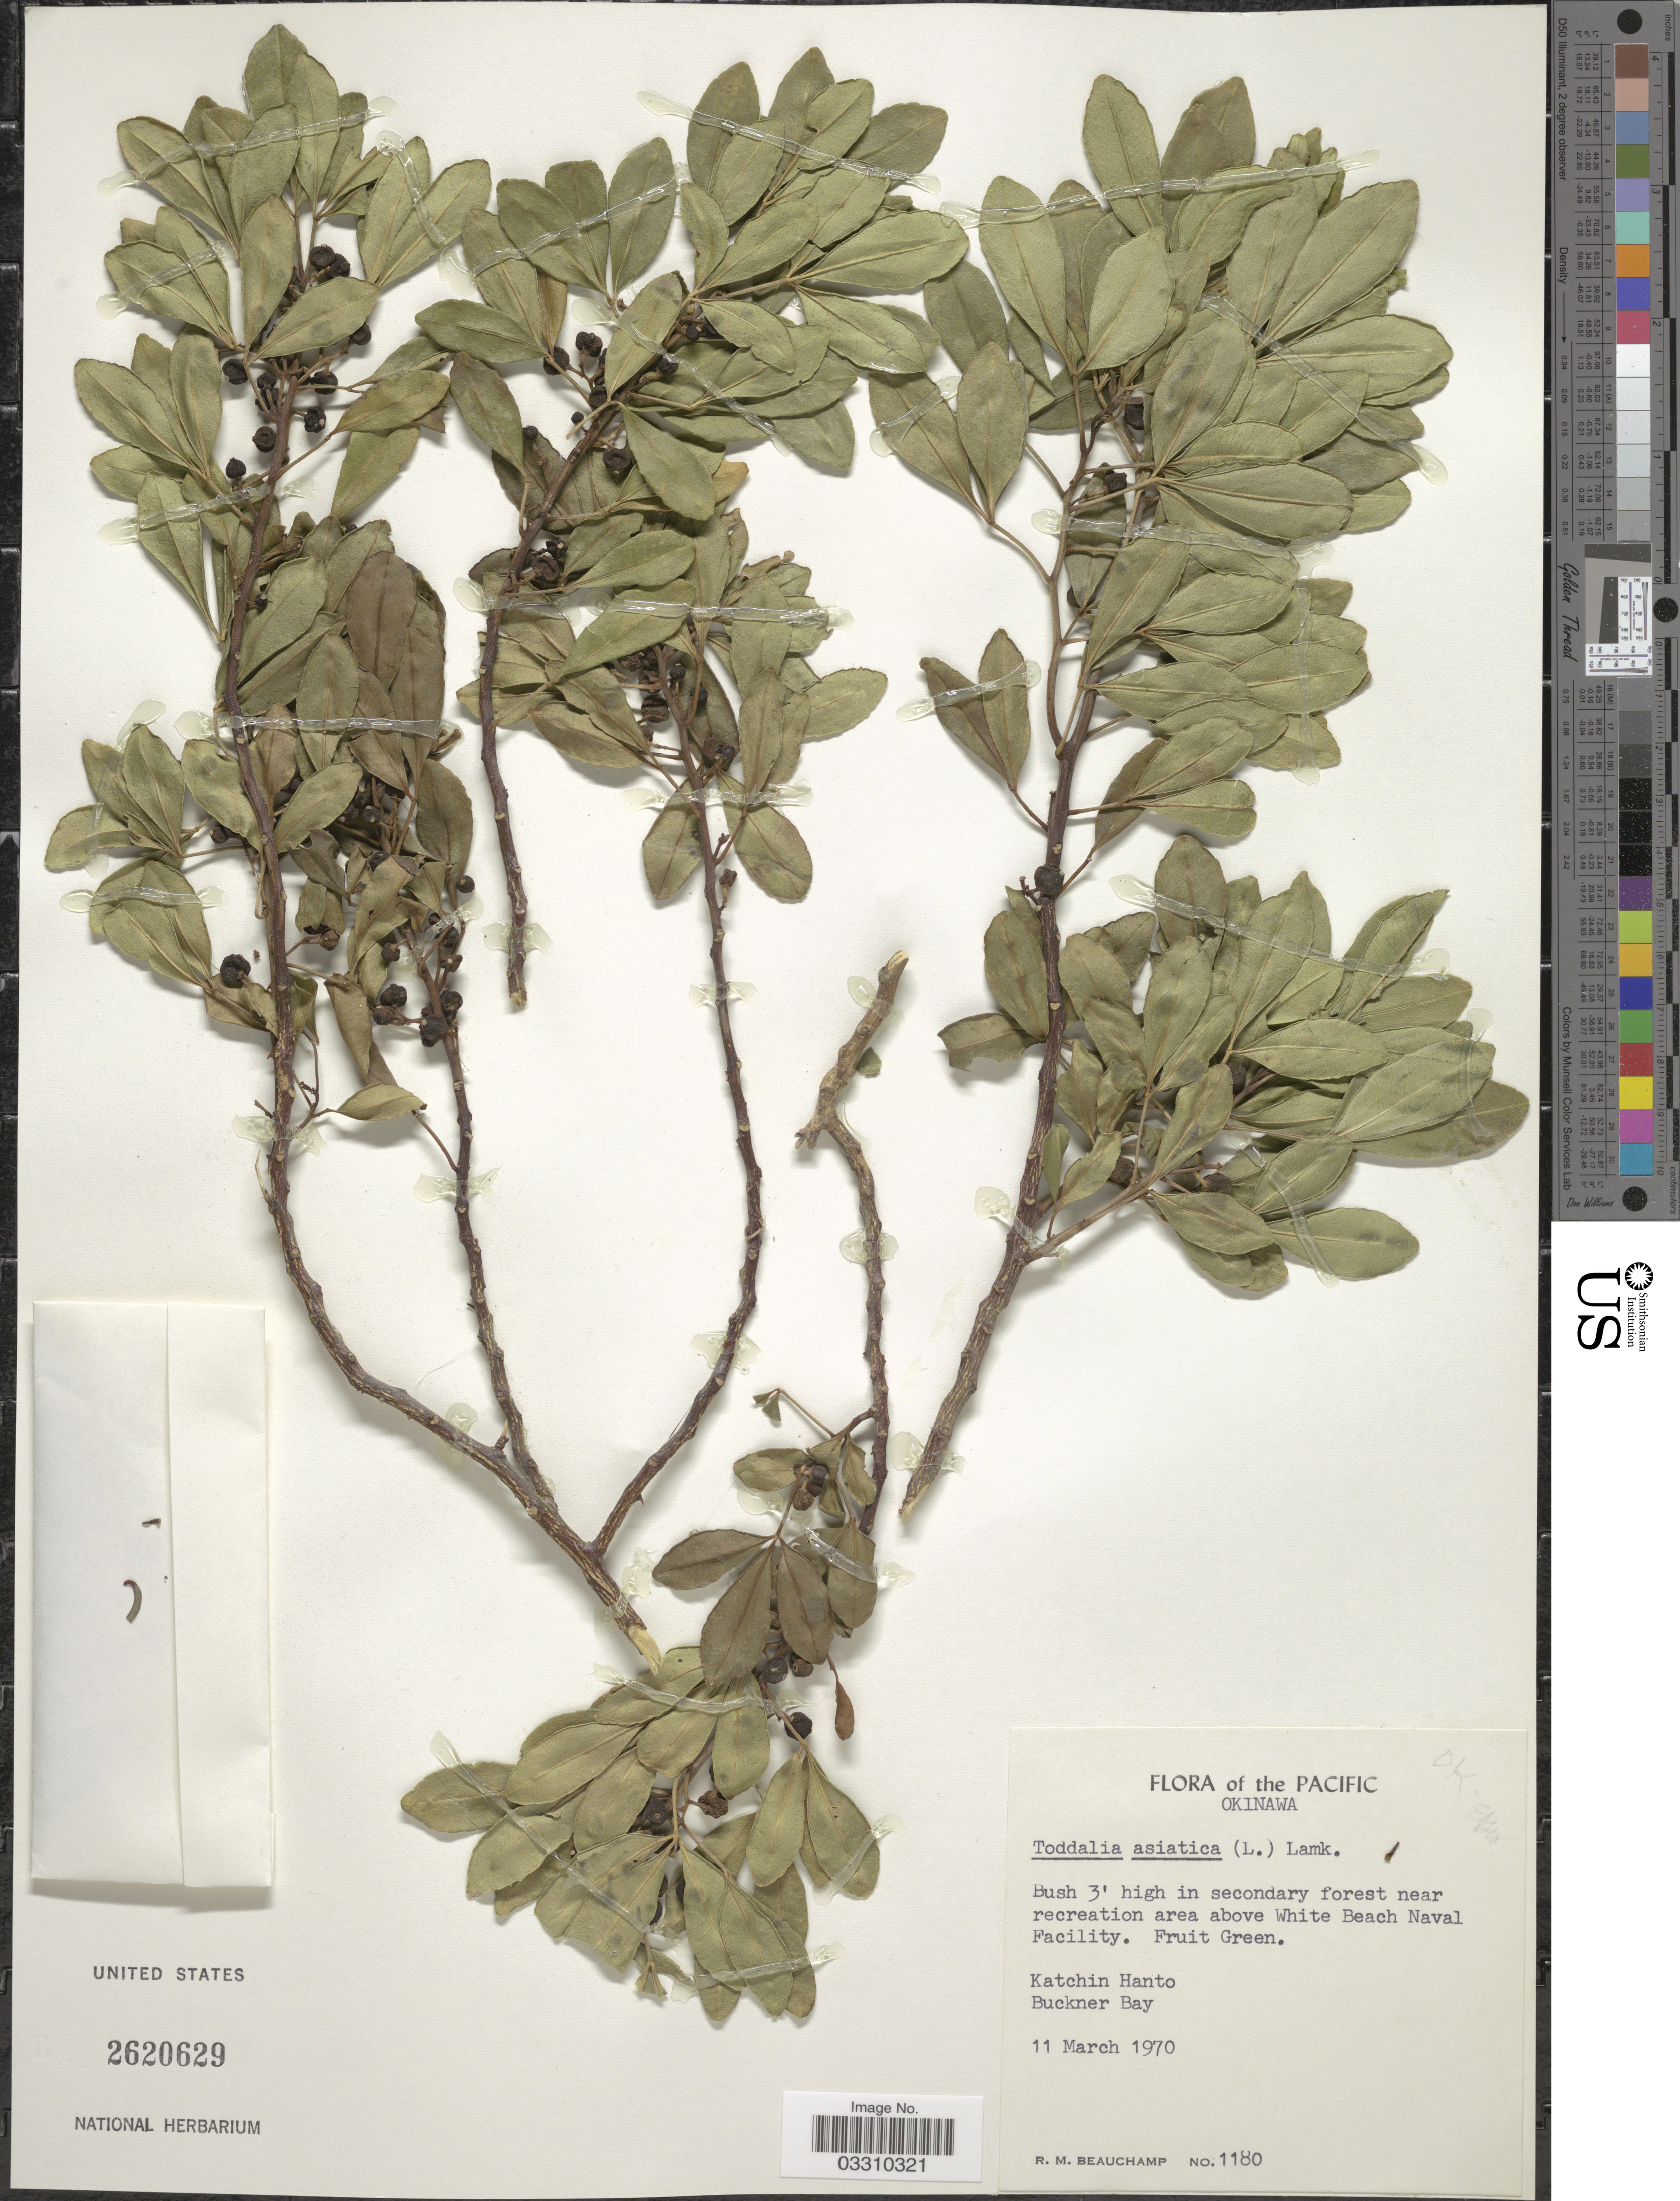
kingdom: Plantae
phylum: Tracheophyta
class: Magnoliopsida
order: Sapindales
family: Rutaceae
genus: Zanthoxylum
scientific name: Zanthoxylum asiaticum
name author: (L.) Appelhans et al.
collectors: R. Beauchamp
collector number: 1180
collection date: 1970-03-11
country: Japan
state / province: Okinawa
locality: The Pacific. In secondary forest near recreation area above White Beach Naval Facility. Katchin Hanto, Buckner Bay.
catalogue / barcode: US 2620629